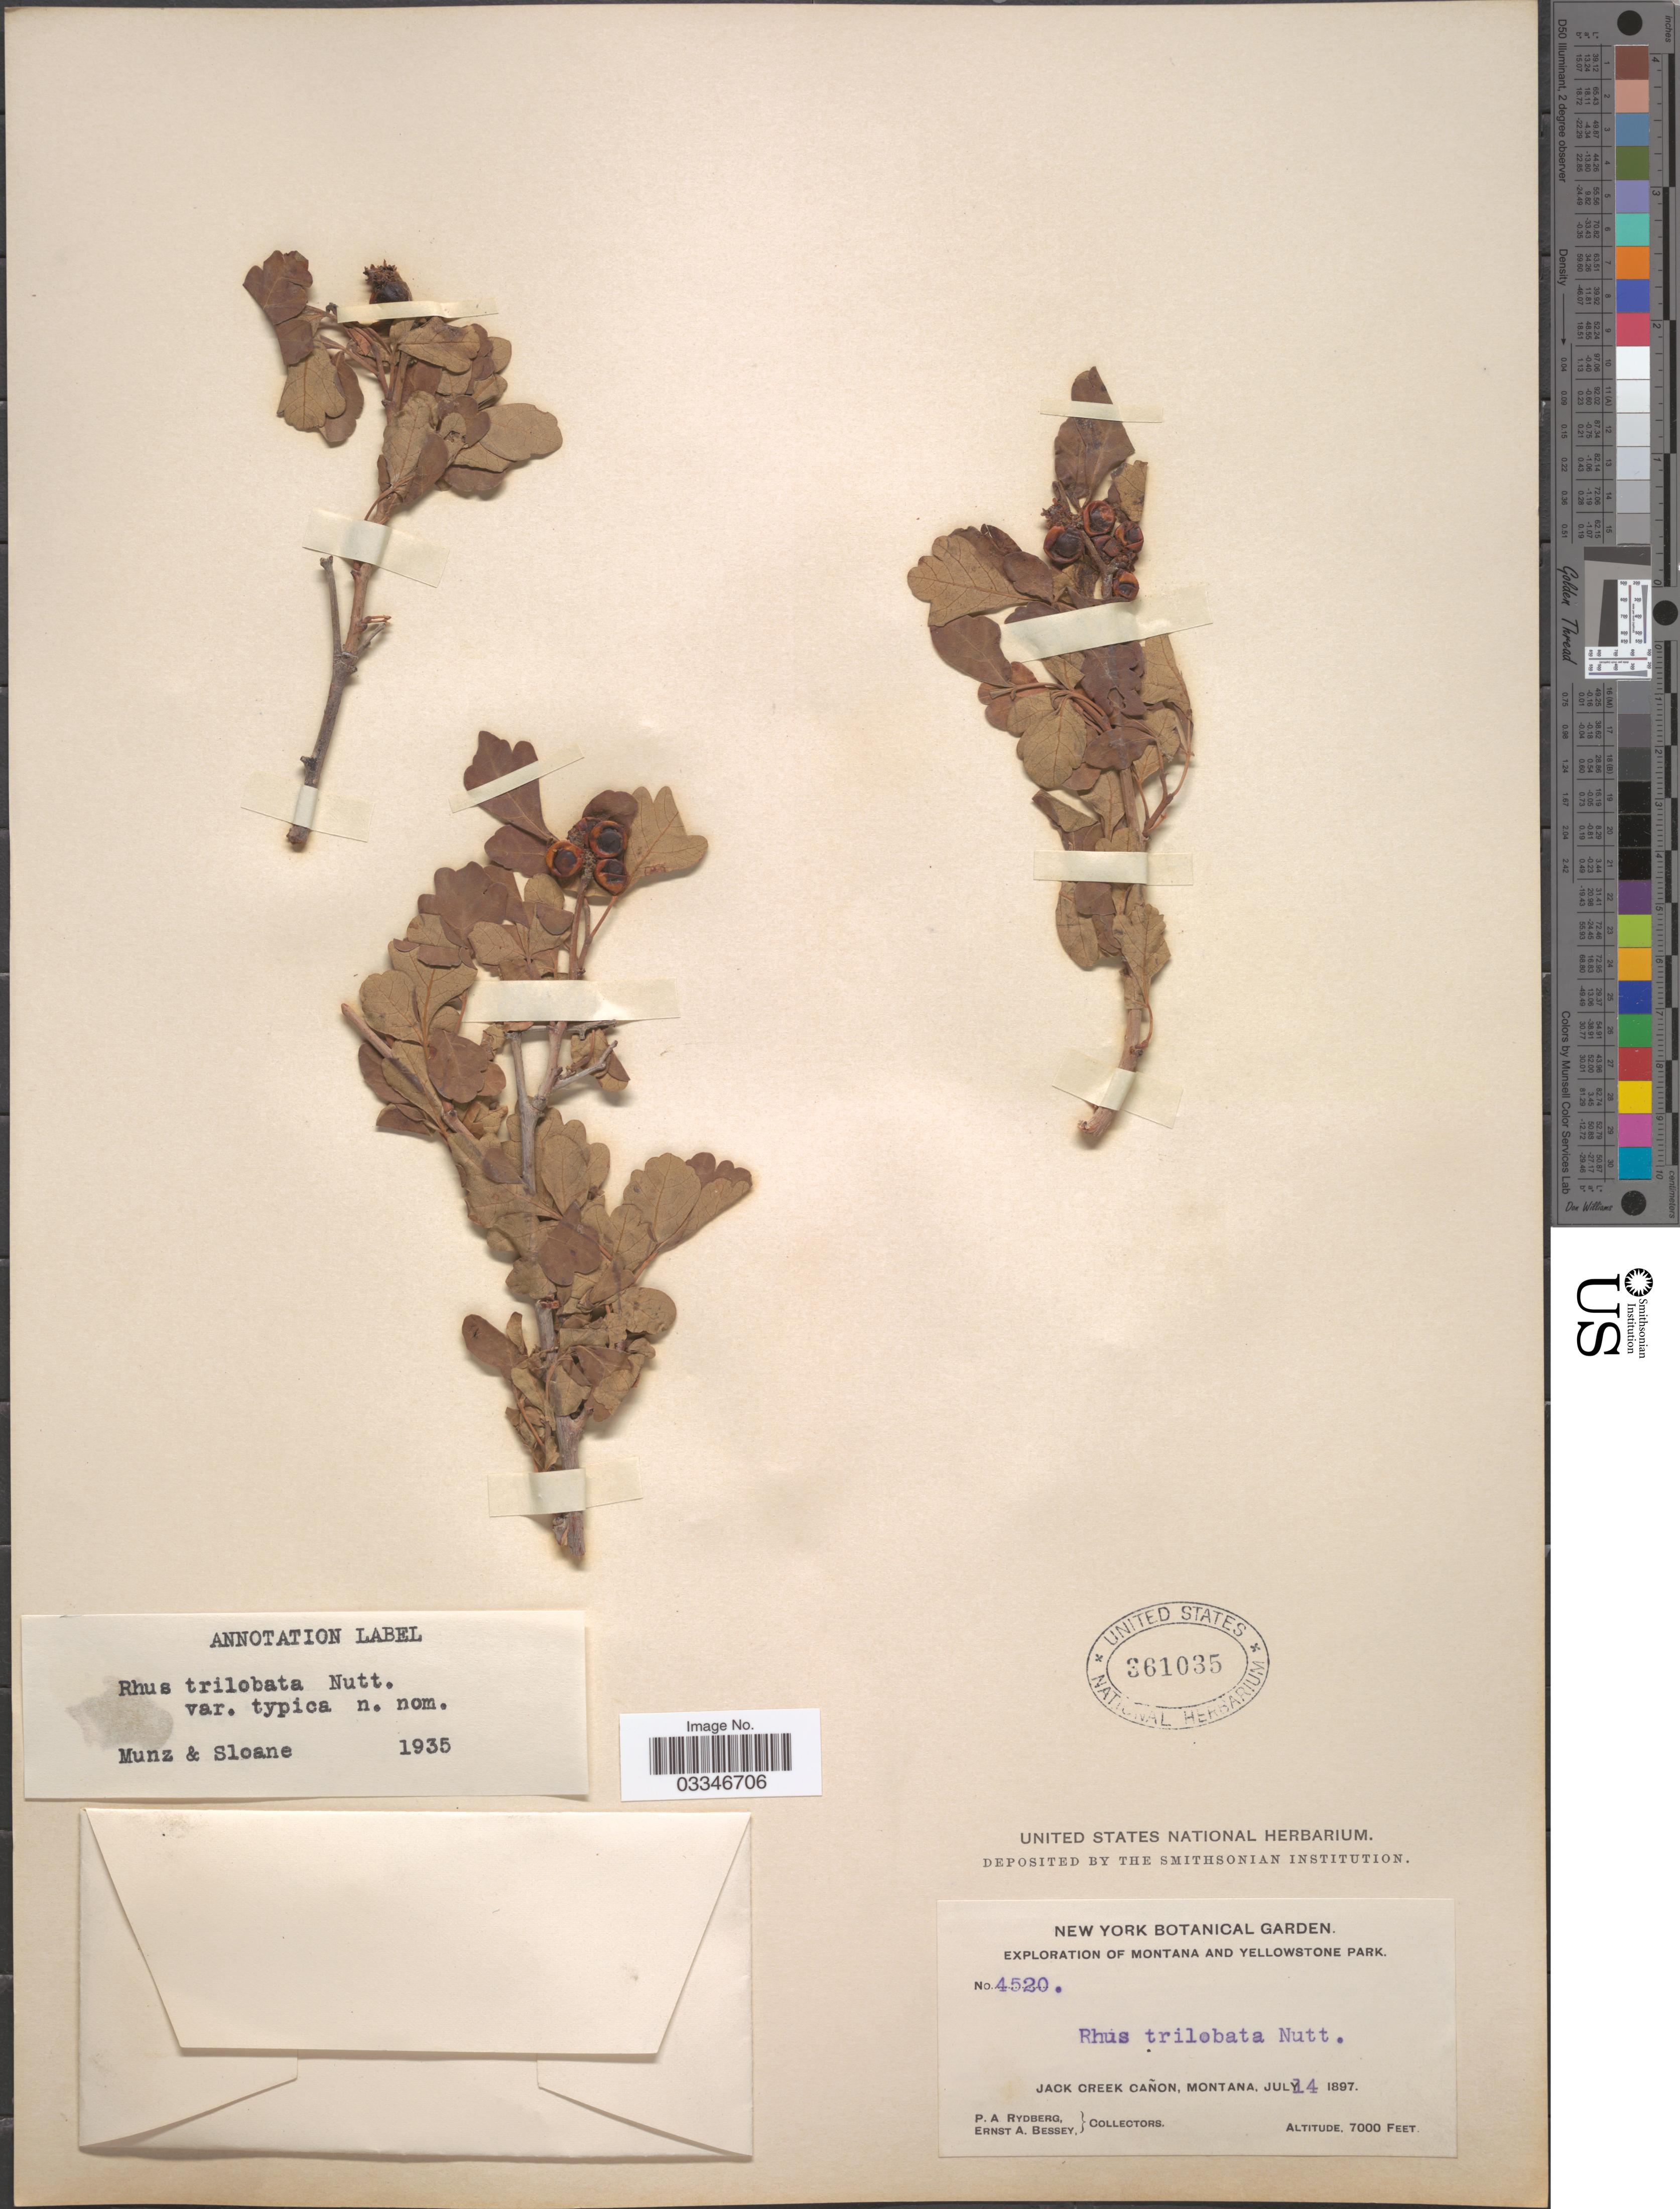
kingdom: Plantae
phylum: Tracheophyta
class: Magnoliopsida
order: Sapindales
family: Anacardiaceae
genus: Rhus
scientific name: Rhus trilobata var. typica Munz & Sloane ined.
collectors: P. A. Rydberg & E. A. Bessey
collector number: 4520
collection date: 1897-07-14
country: United States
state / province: Montana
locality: Yellowstone Park. Jack Creek Cañon.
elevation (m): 2134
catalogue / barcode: US 361035